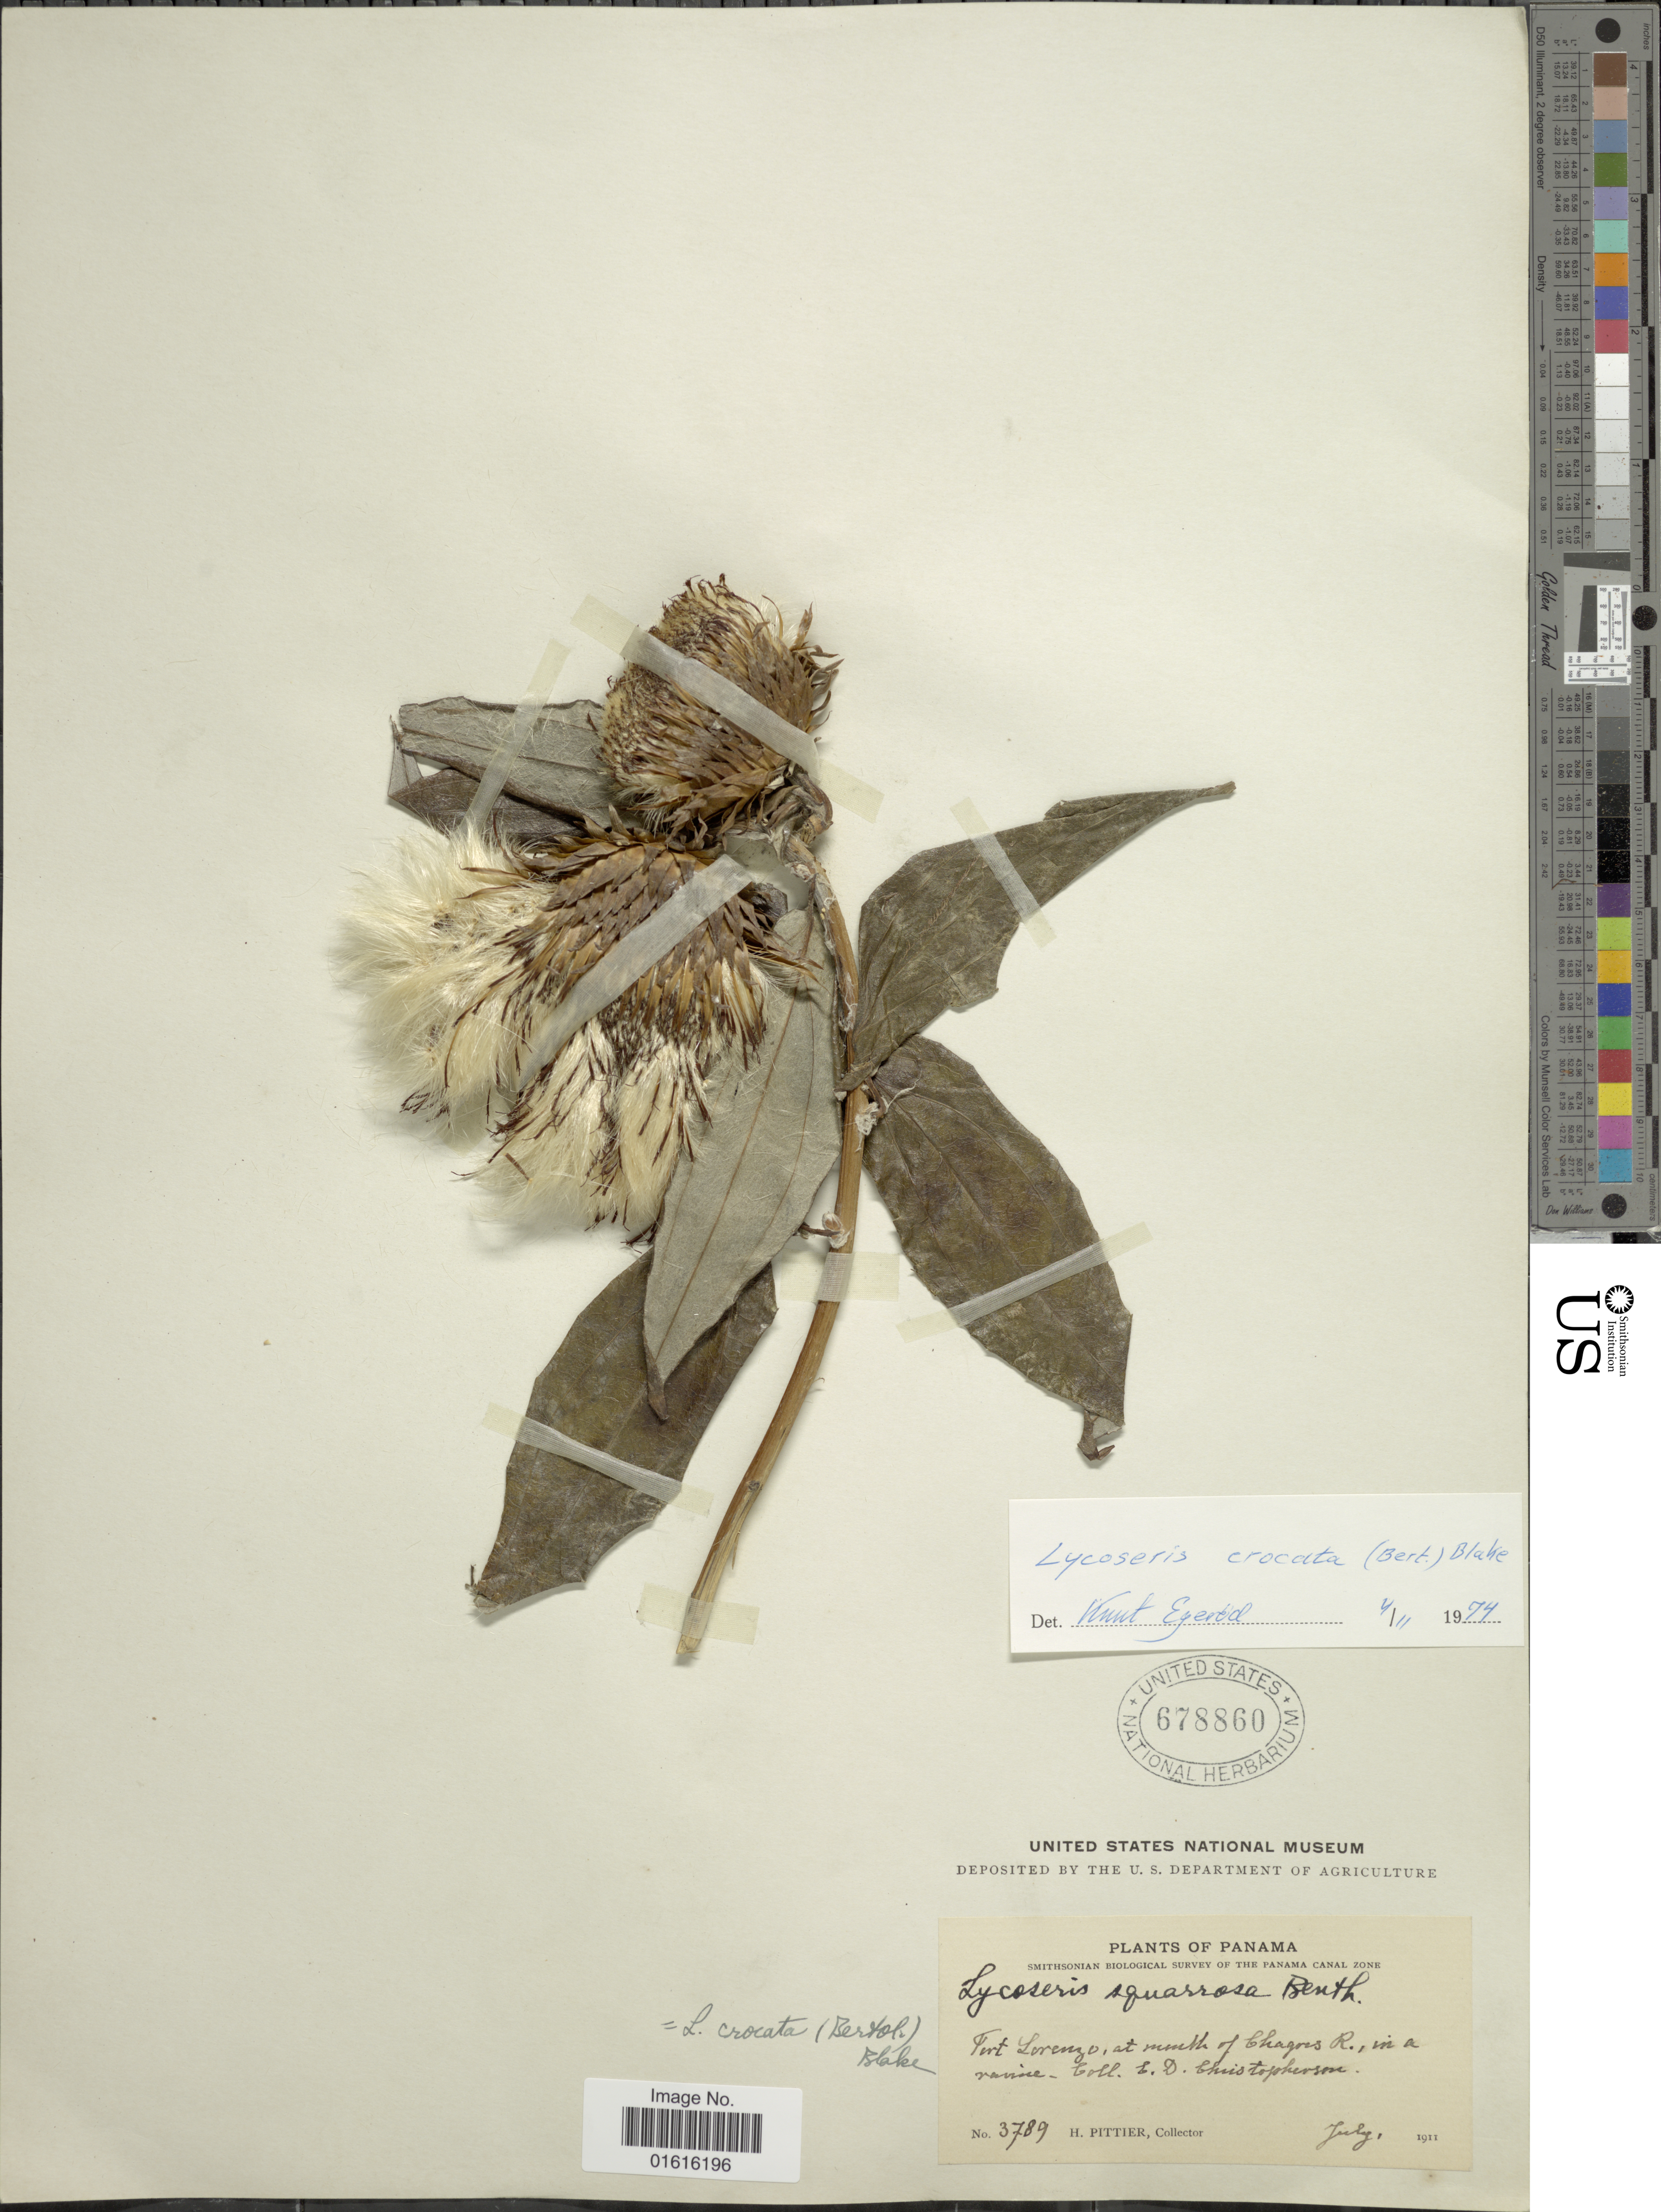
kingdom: Plantae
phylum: Tracheophyta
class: Magnoliopsida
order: Asterales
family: Asteraceae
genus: Lycoseris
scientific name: Lycoseris crocata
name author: S.F. Blake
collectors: E. Christopherson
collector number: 3789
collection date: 1911-07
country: Panama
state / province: Panamá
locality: Fort Lorenzo, at mouth of Chagras R., in a ravine.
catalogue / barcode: US 678860